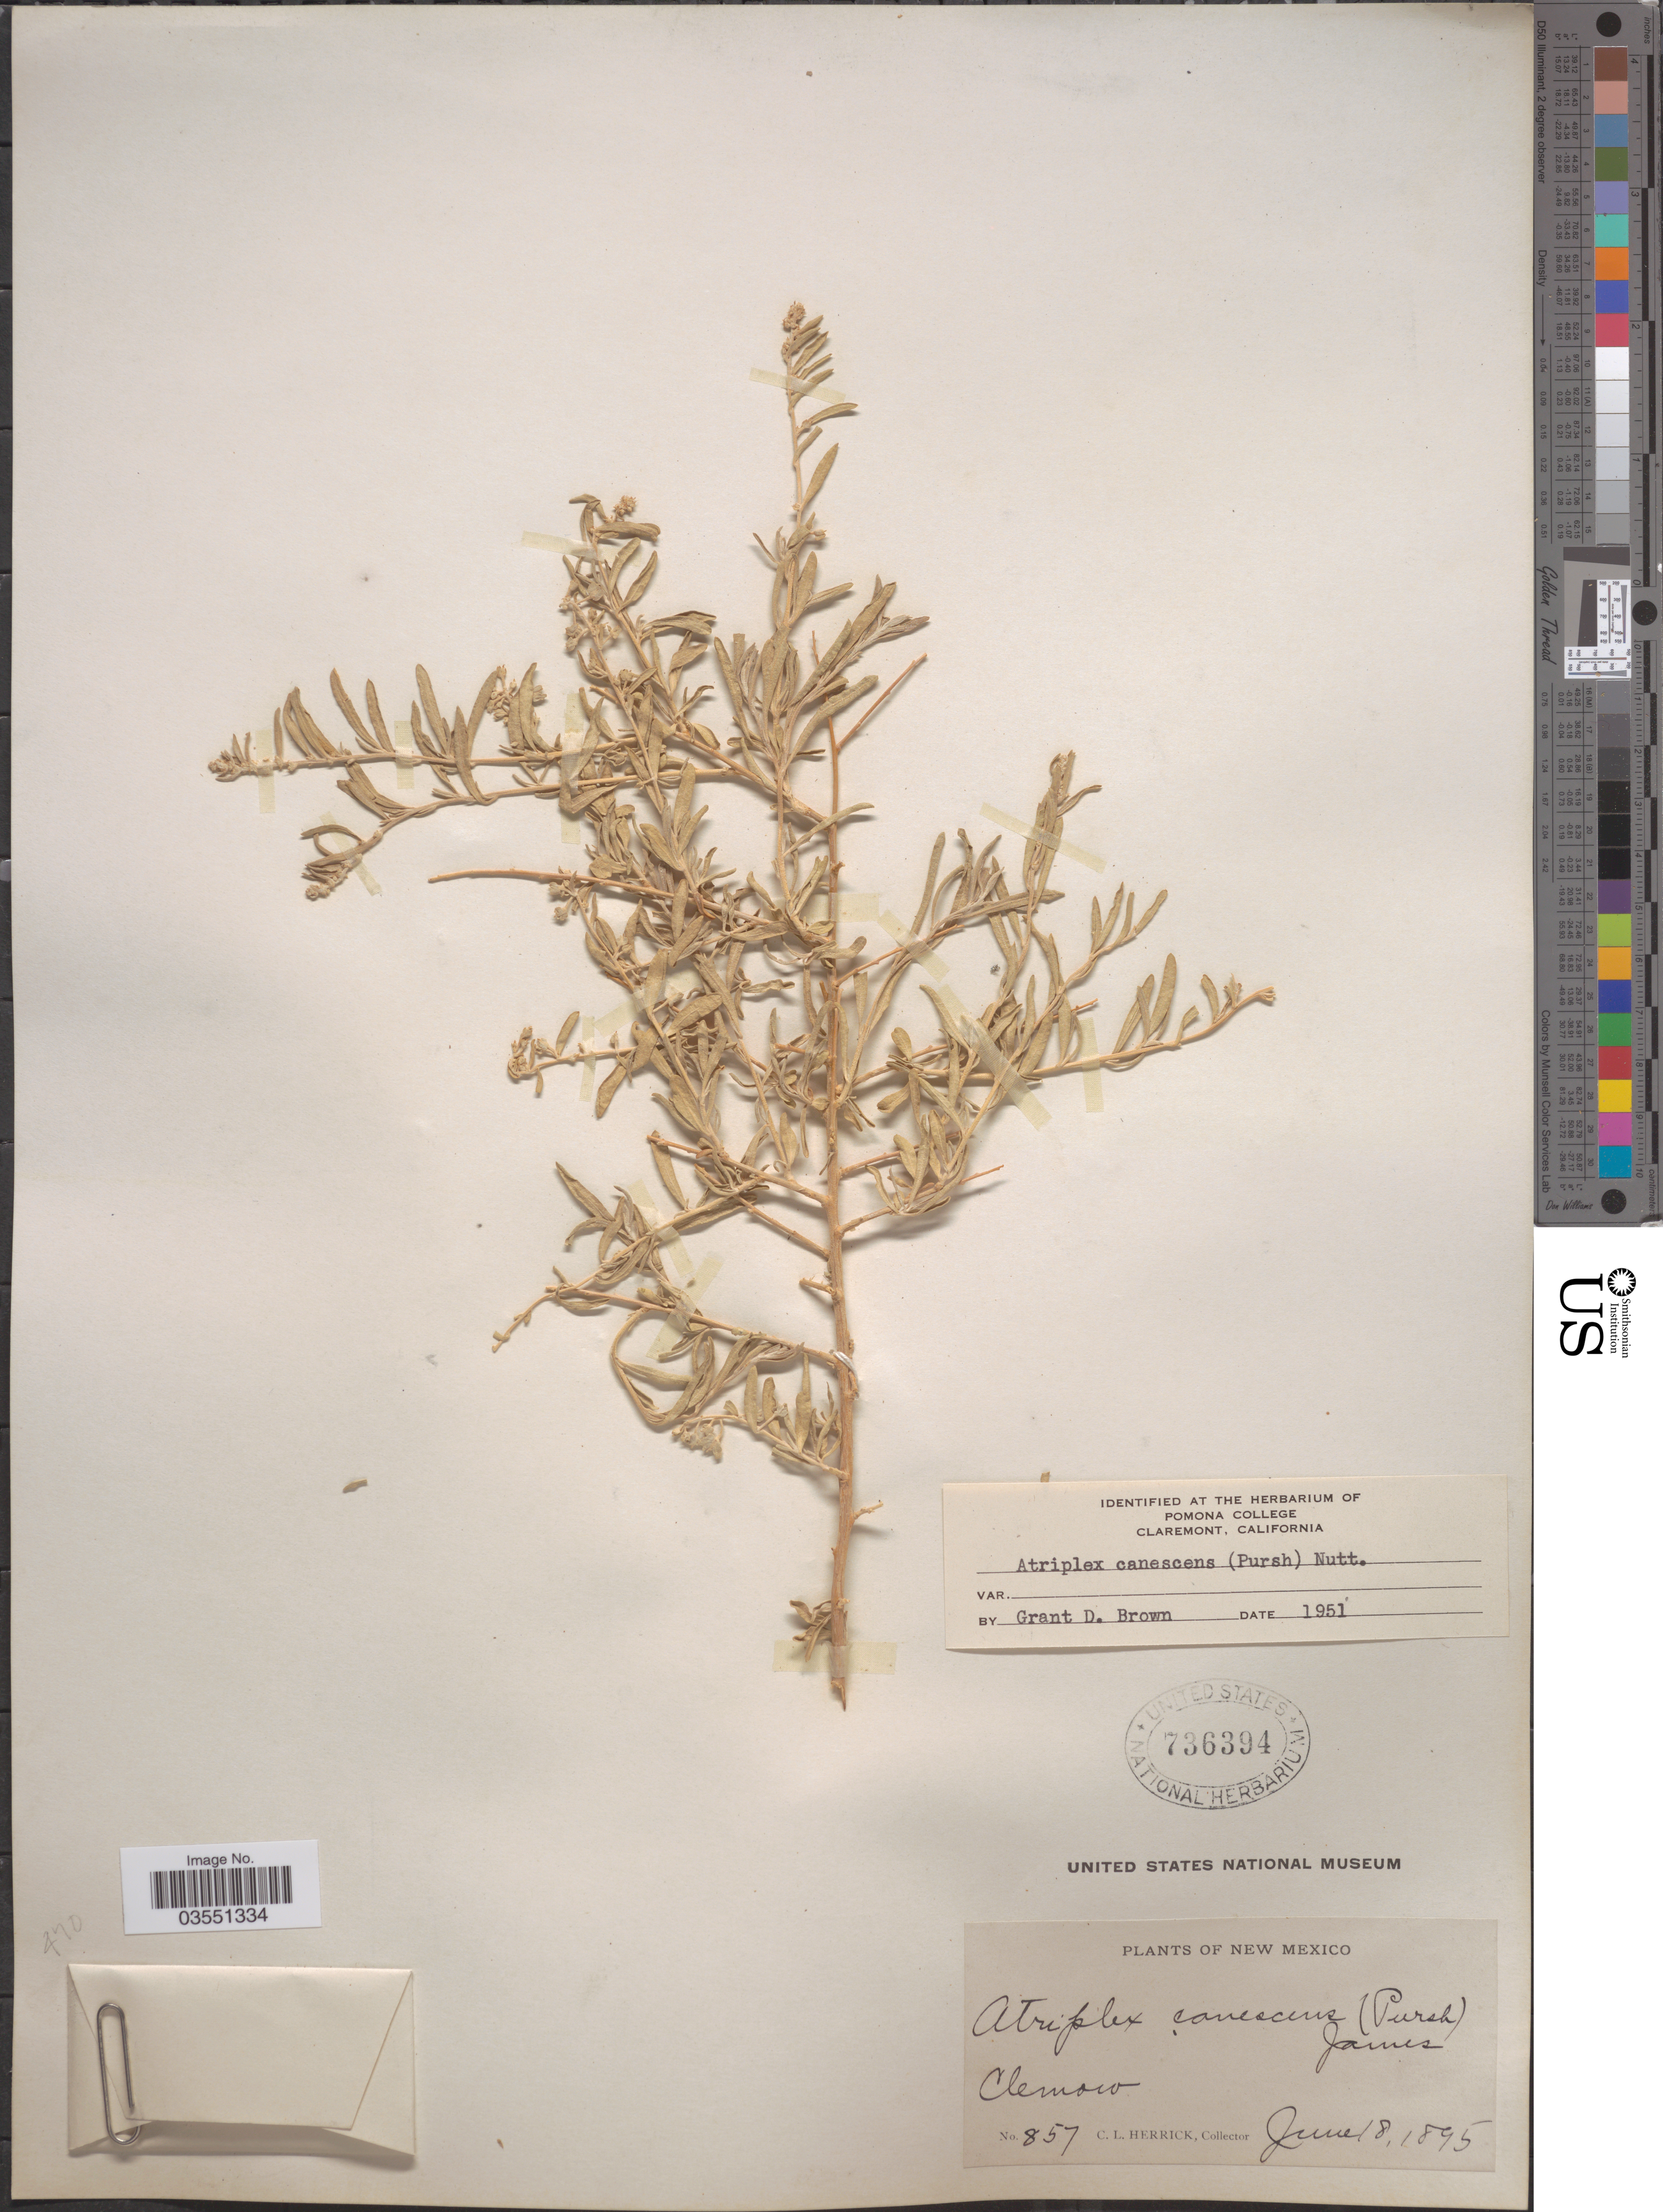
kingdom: Plantae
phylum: Tracheophyta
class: Magnoliopsida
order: Caryophyllales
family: Amaranthaceae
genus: Atriplex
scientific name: Atriplex canescens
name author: (Pursh) Nutt.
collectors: C. Herrick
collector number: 857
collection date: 1895-06-18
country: United States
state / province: New Mexico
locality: Clemow.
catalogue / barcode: US 736394